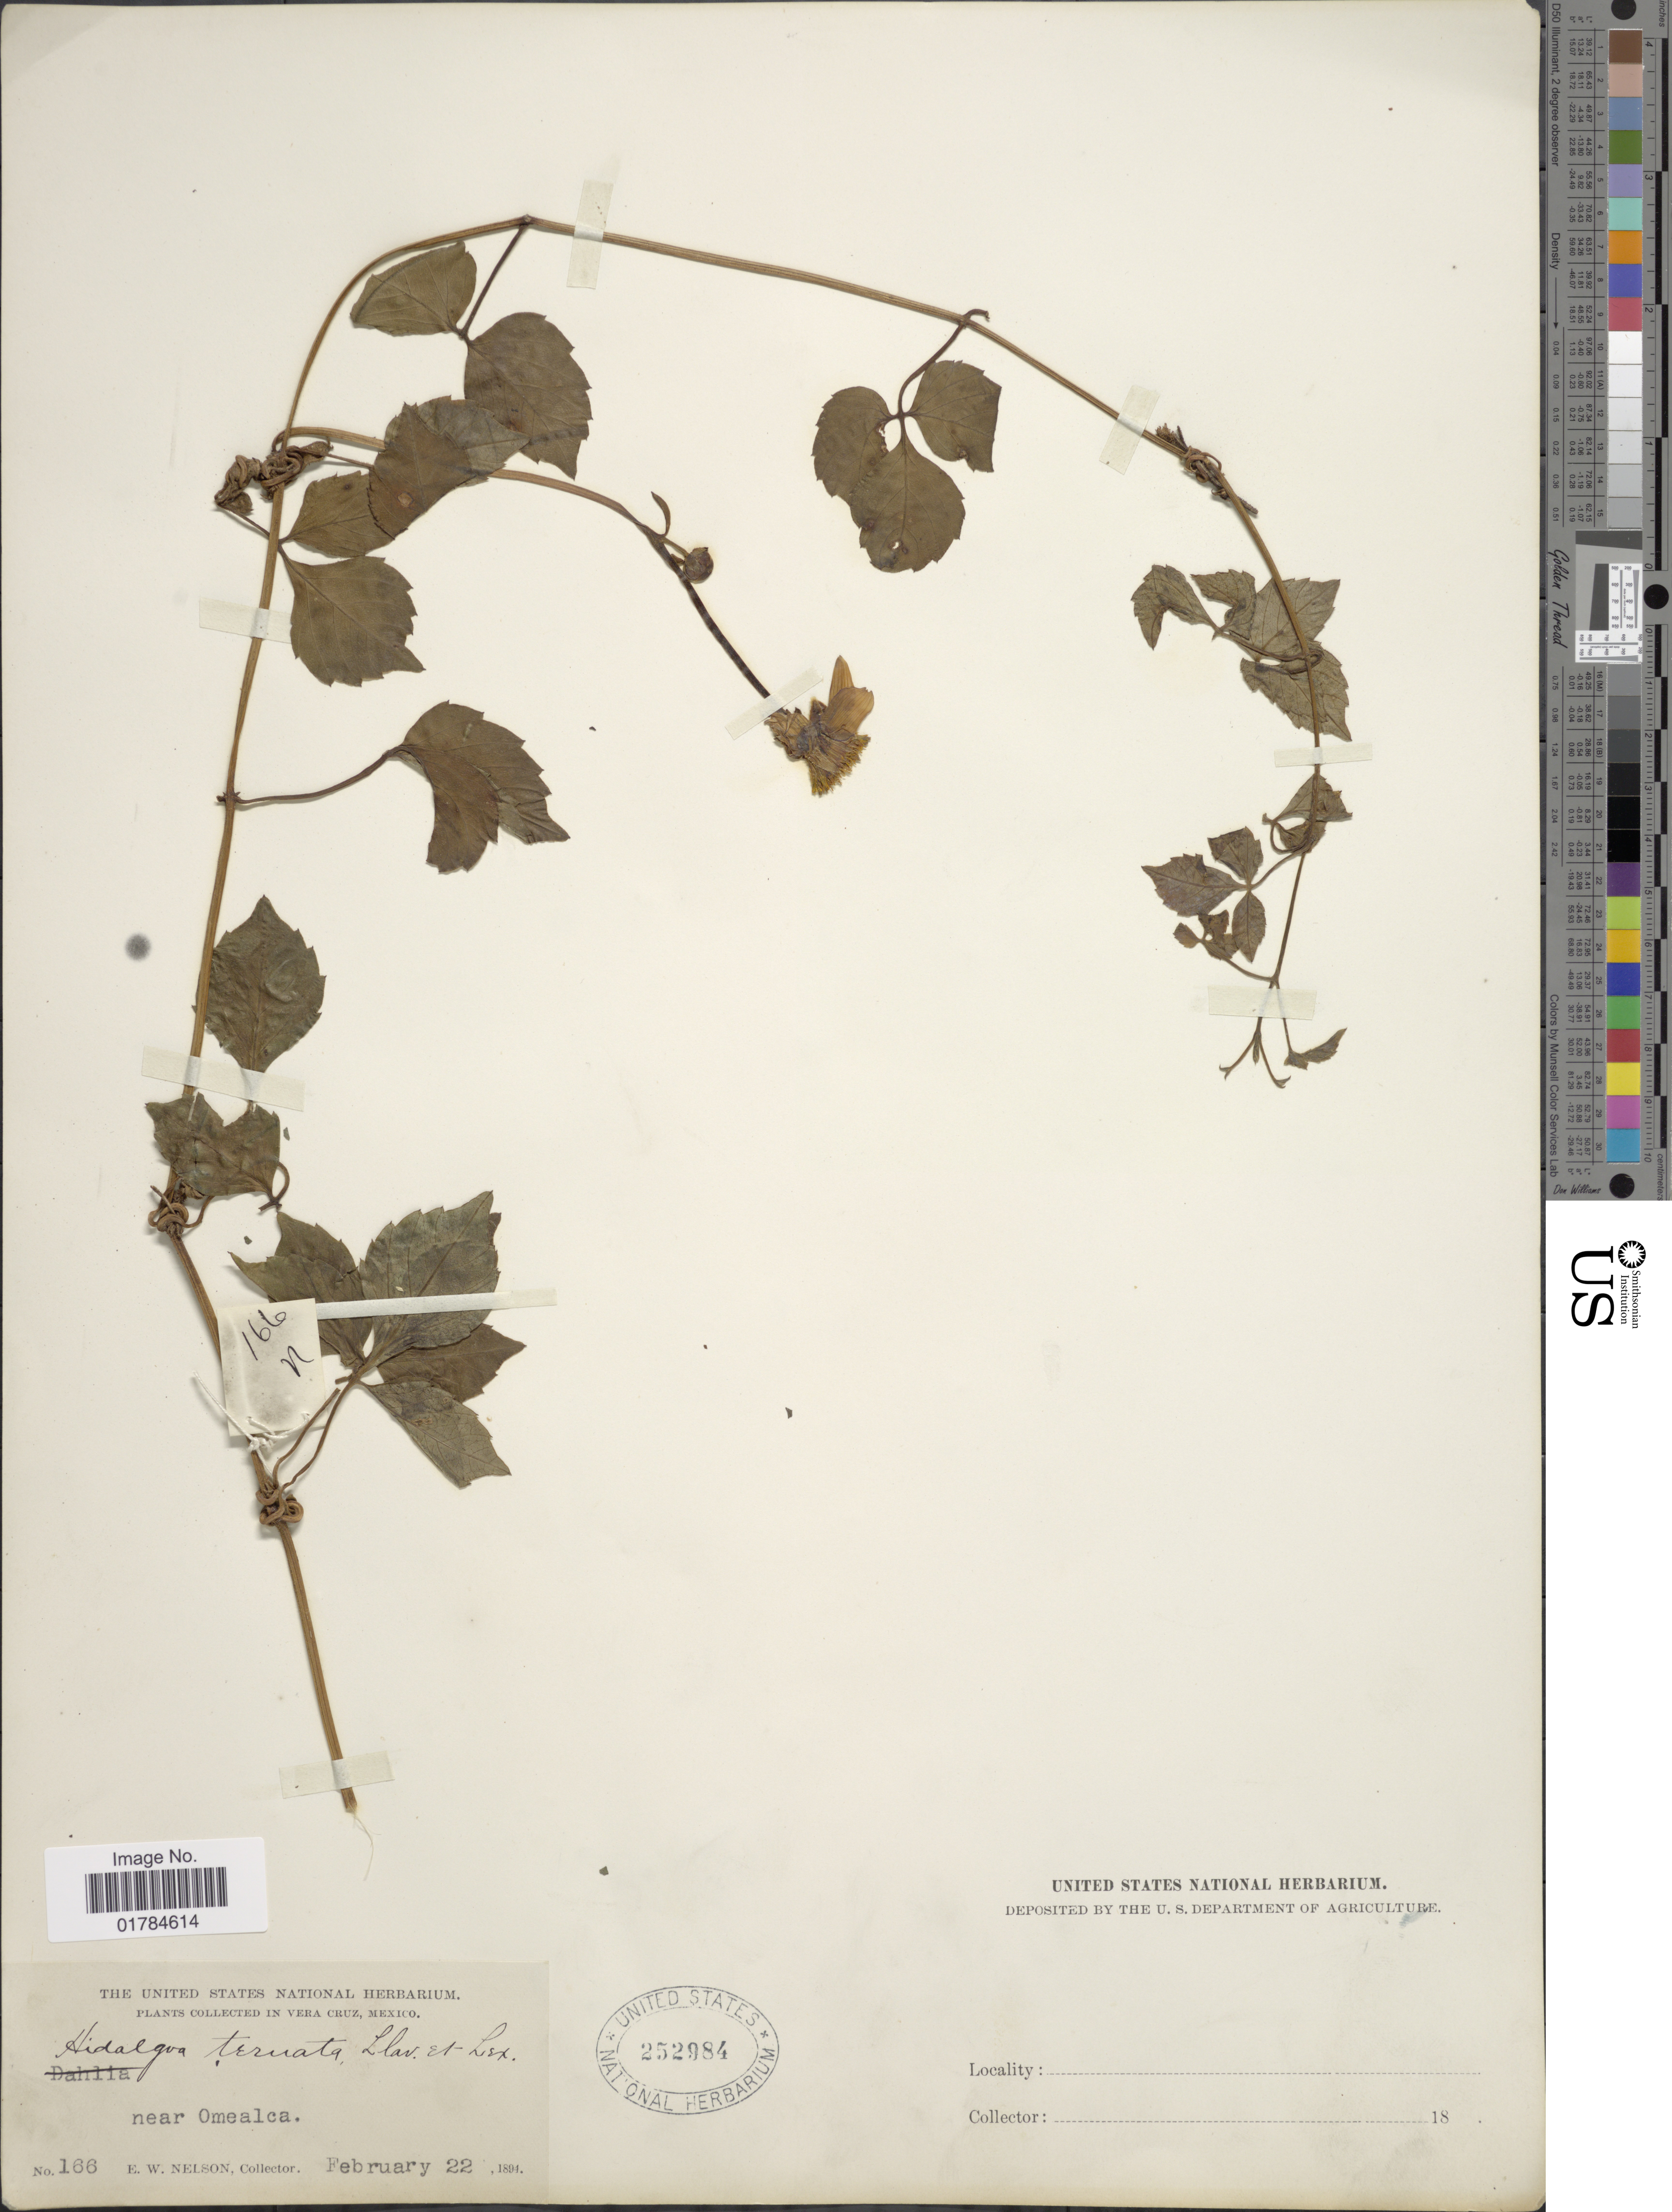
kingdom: Plantae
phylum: Tracheophyta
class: Magnoliopsida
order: Asterales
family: Asteraceae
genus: Hidalgoa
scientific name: Hidalgoa ternata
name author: La Llave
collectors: E. W. Nelson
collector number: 166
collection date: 1894-02-22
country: Mexico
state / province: Veracruz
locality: Vera Cruz, near Omealca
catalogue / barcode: US 252984